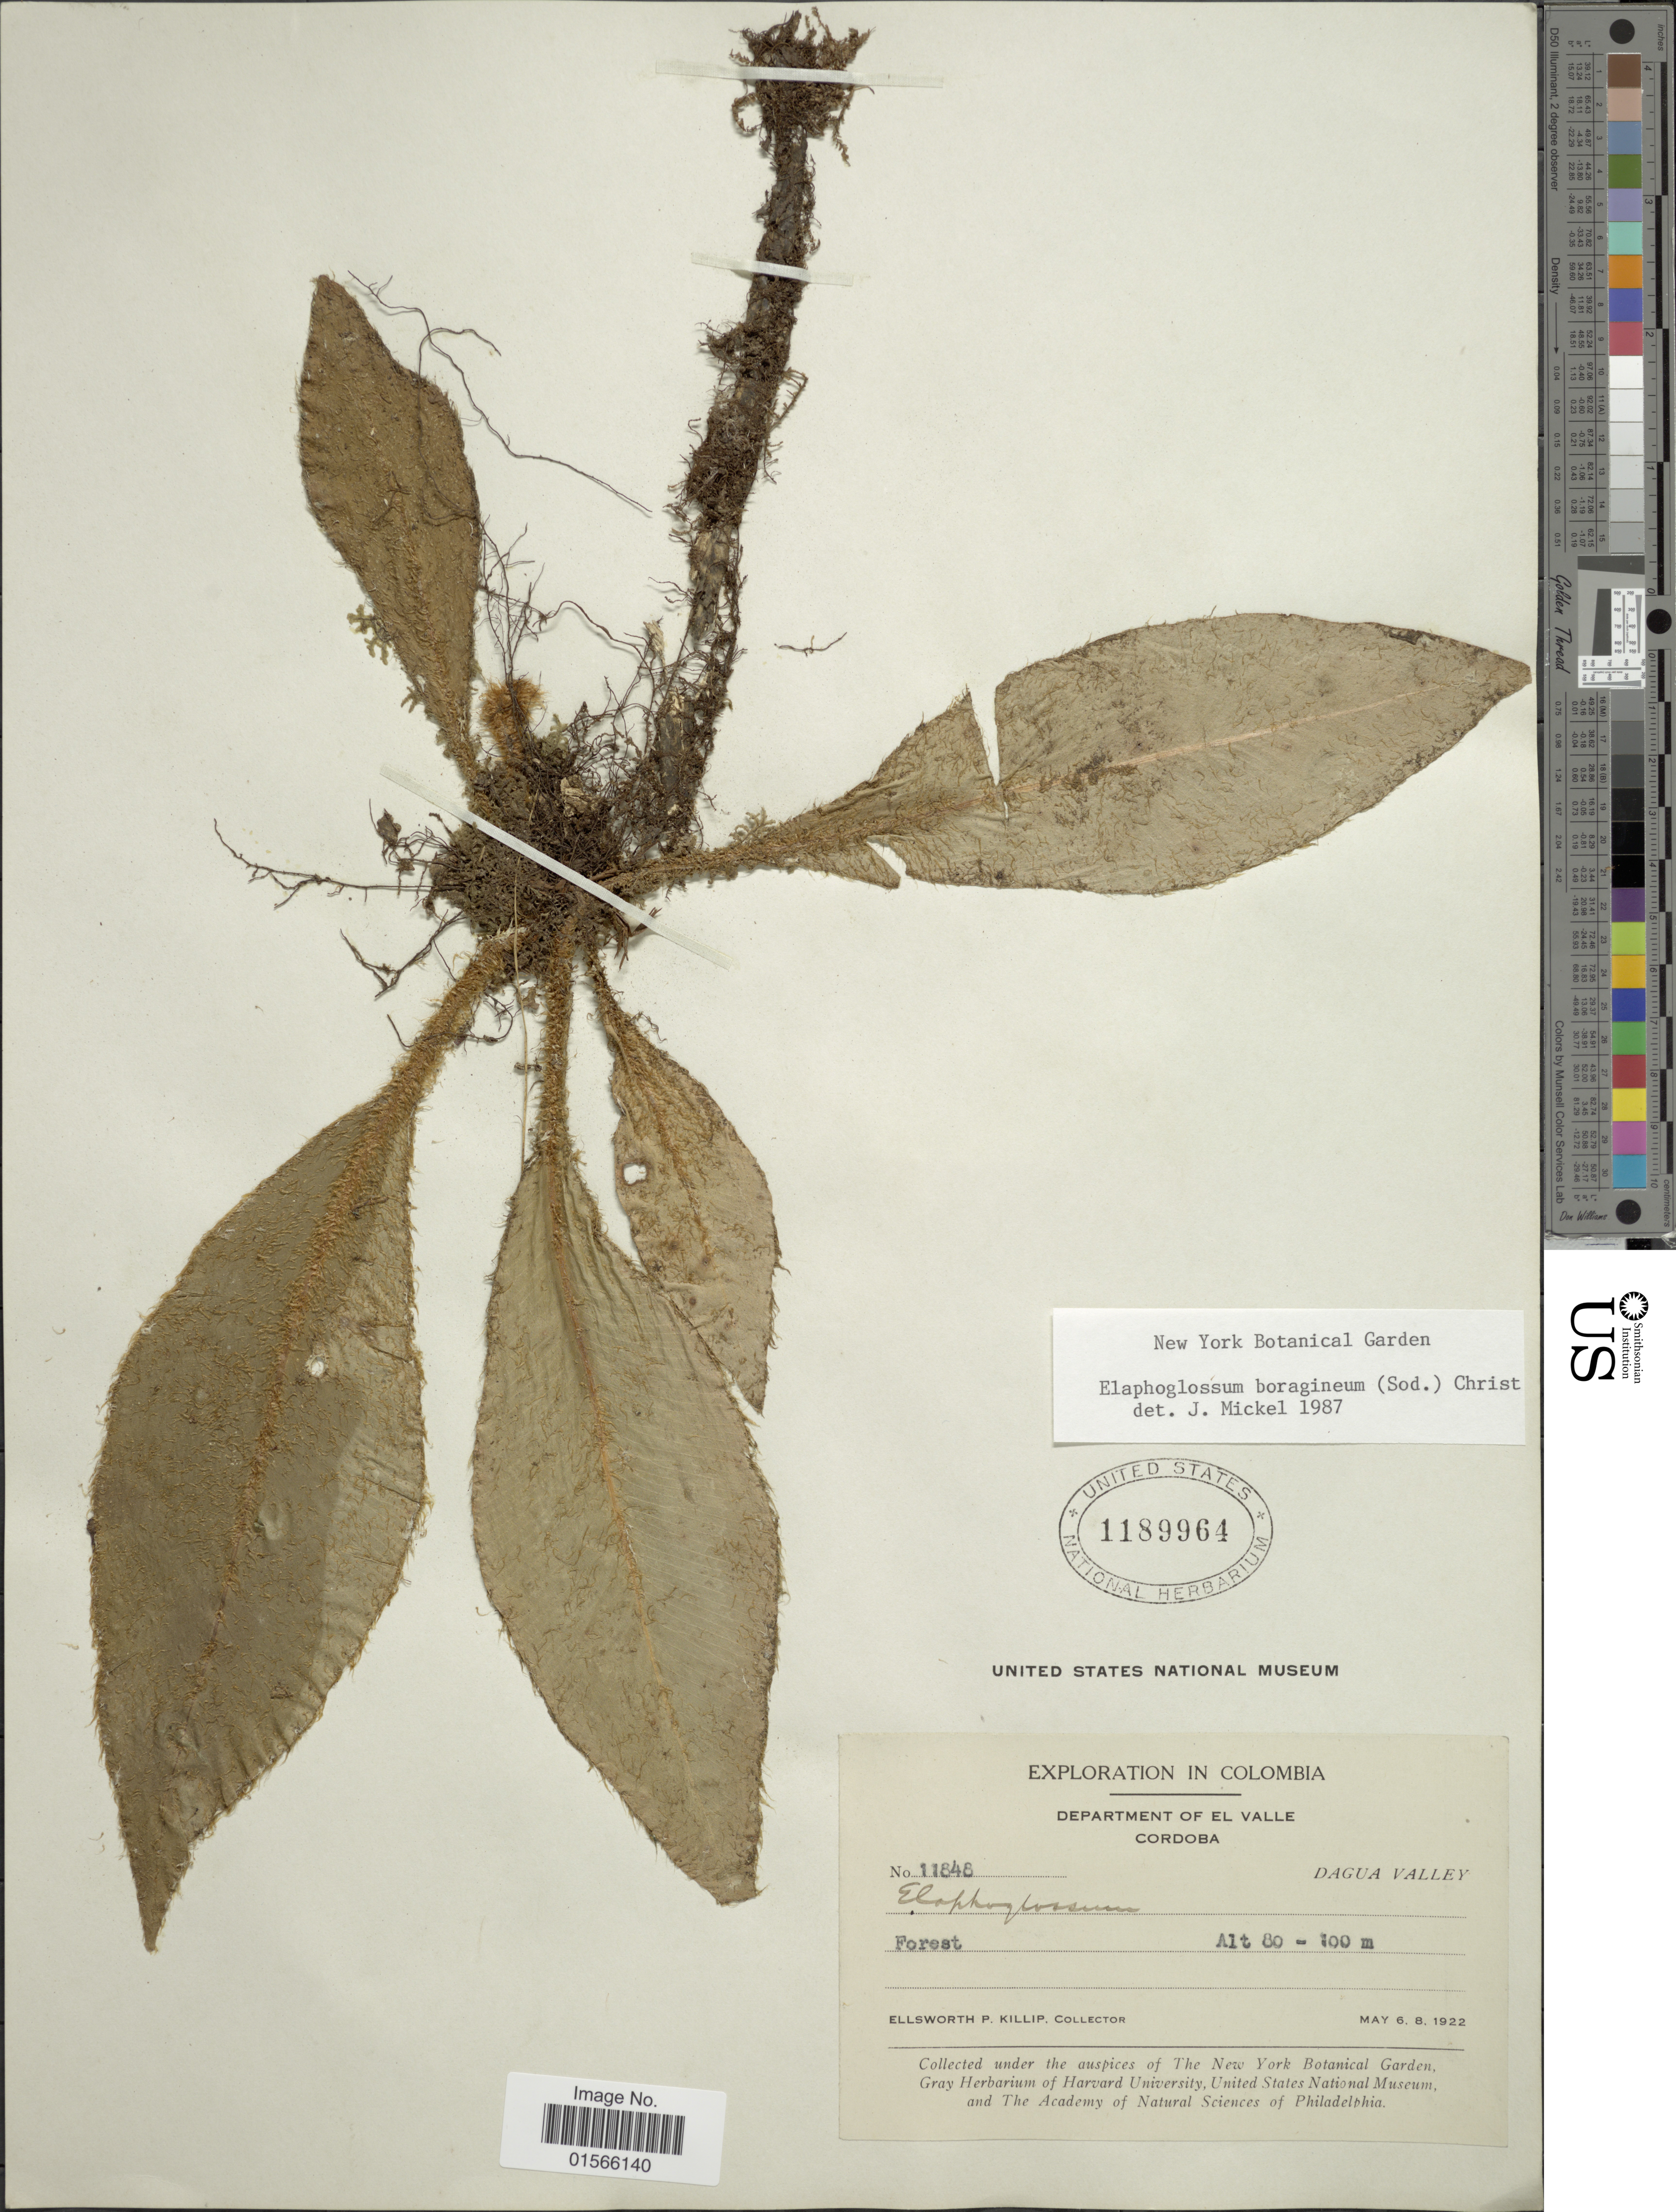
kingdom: Plantae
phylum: Tracheophyta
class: Polypodiopsida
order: Polypodiales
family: Dryopteridaceae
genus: Elaphoglossum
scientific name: Elaphoglossum boragineum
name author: (Sodiro) Christ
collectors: E. P. Killip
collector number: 11848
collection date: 1922-05-06/1922-05-08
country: Colombia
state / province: Valle del Cauca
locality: Department of El Valle, Cordoba, Dagua Valley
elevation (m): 80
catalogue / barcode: US 1189964